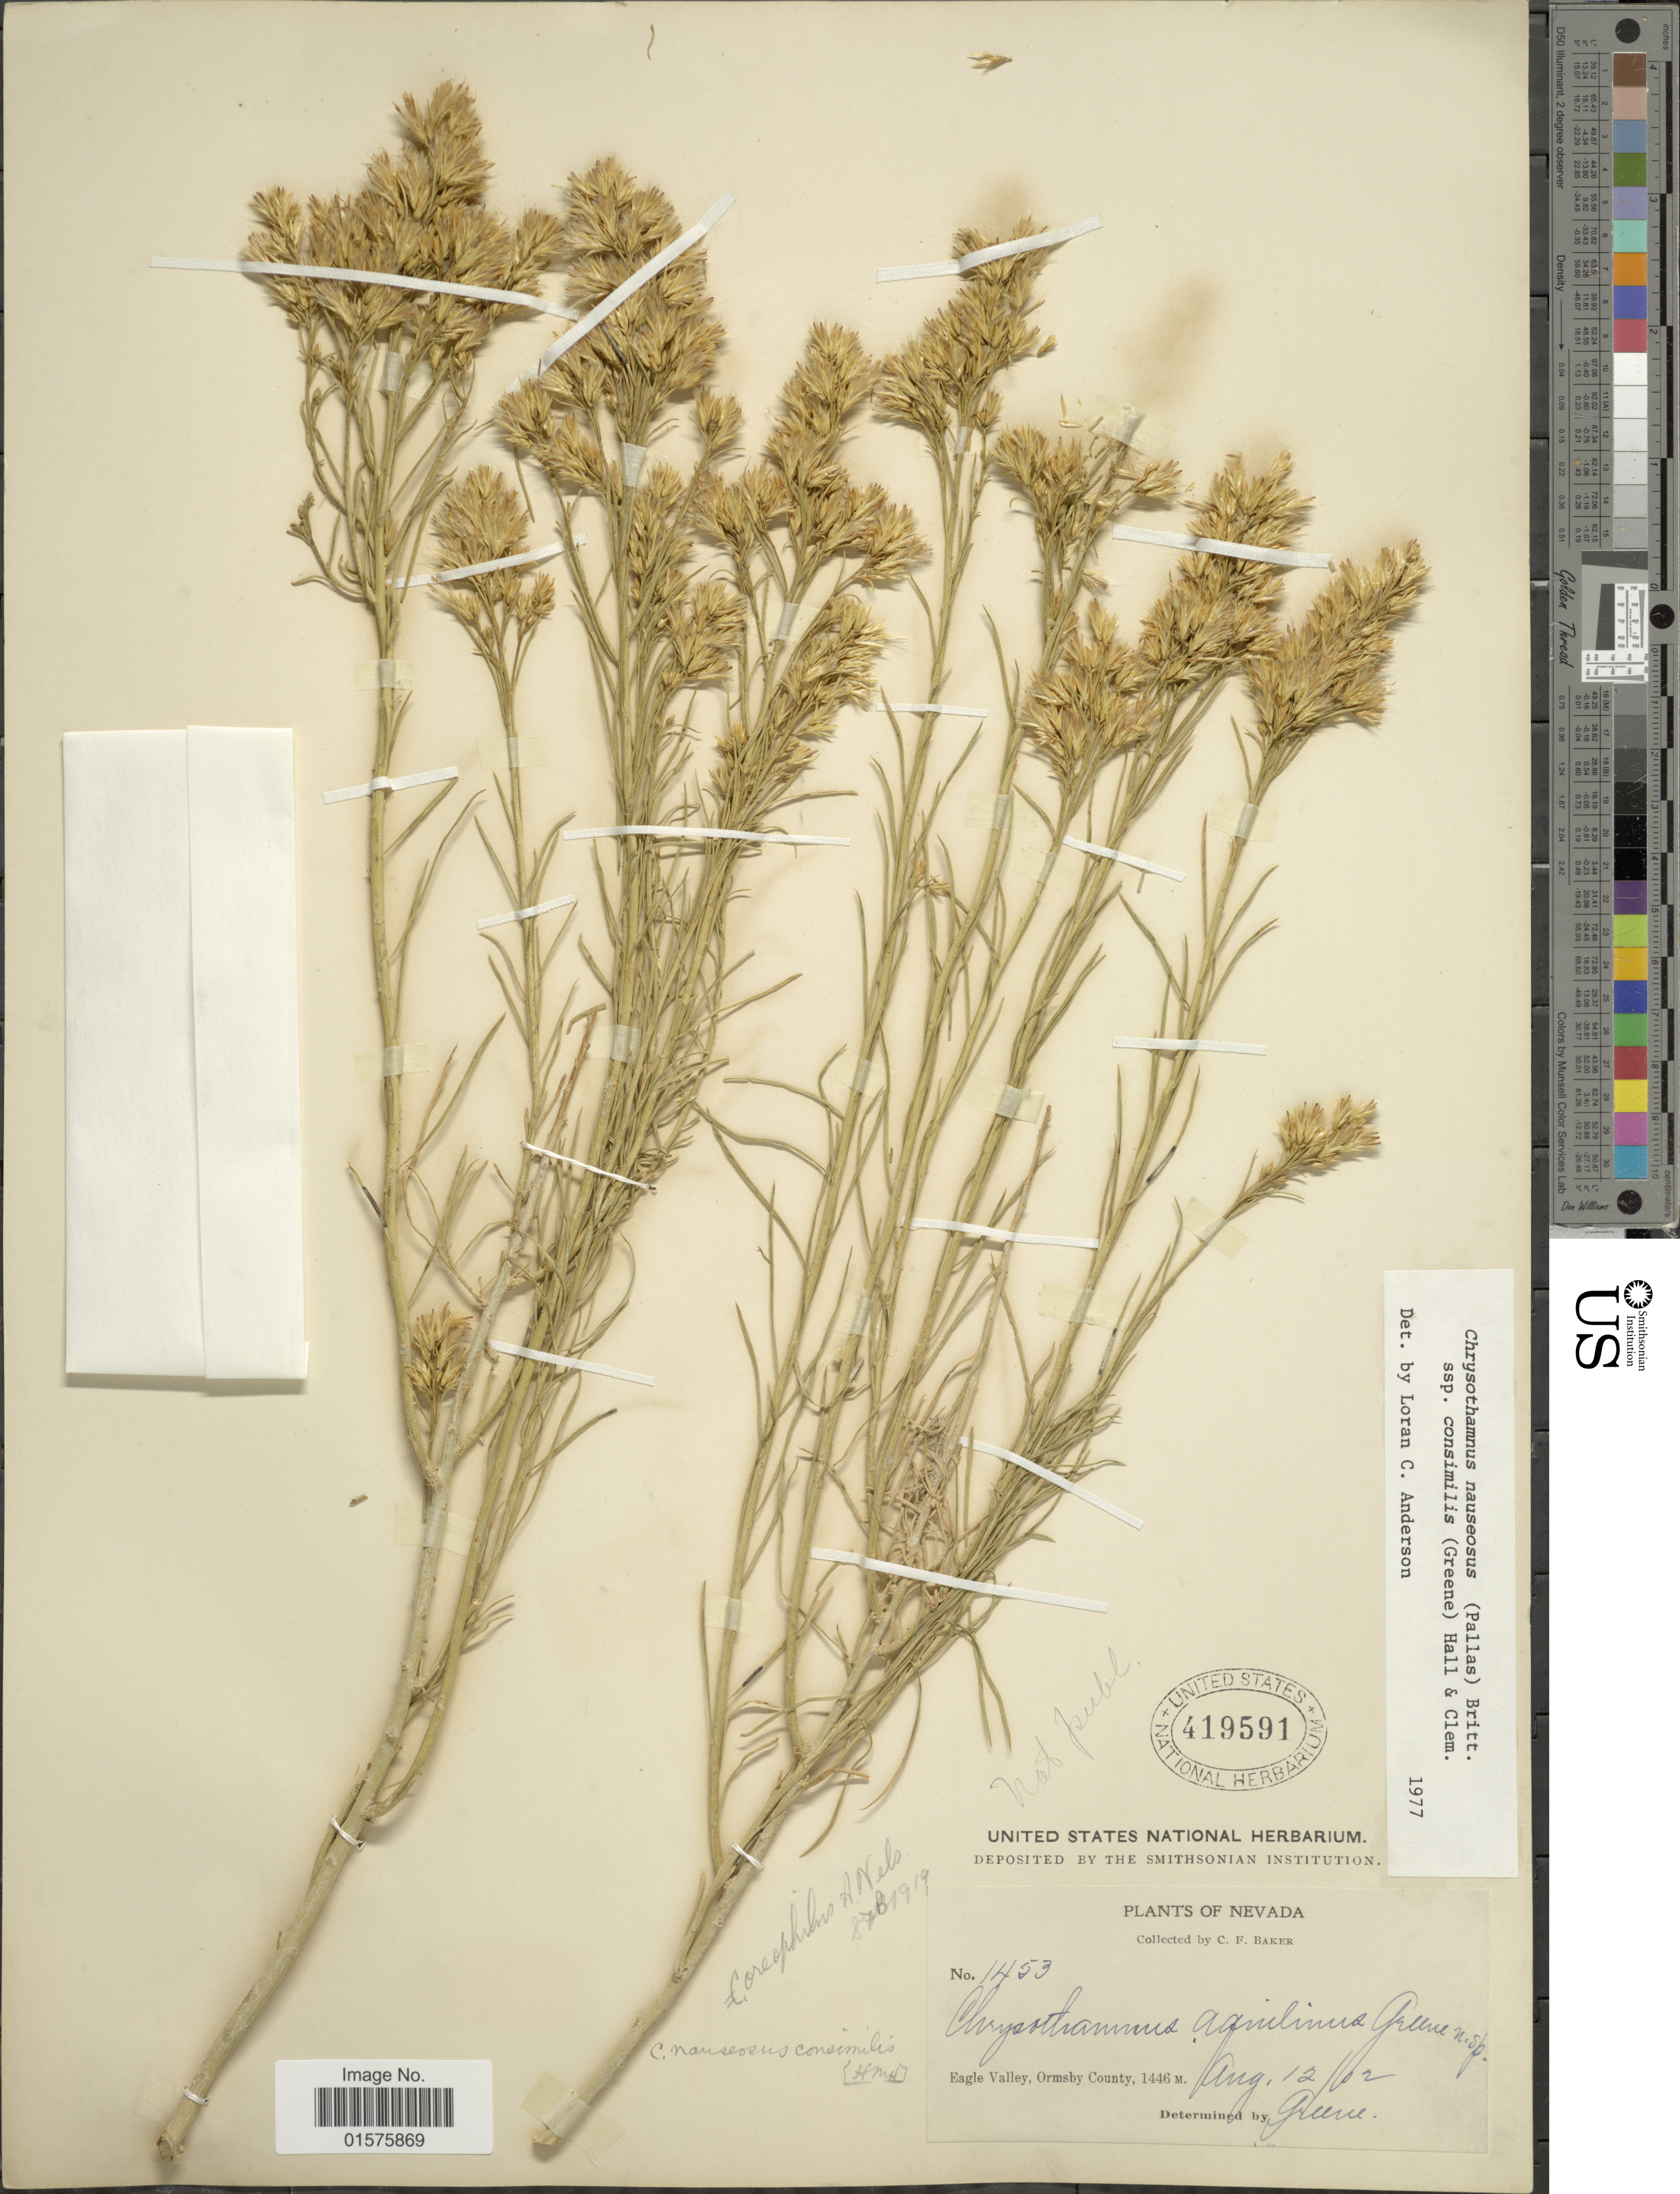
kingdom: Plantae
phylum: Tracheophyta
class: Magnoliopsida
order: Asterales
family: Asteraceae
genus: Ericameria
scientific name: Ericameria nauseosa var. oreophila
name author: (A. Nelson) G.L. Nesom & G.I. Baird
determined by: Urbatsch, Lowell E., Curator (LSU), Louisiana State University (UNITED STATES)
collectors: C. F. Baker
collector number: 1453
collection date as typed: Transcribed d/m/y: 12/8/2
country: United States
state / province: Nevada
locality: Eagle Valley, Ormsby County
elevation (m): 1446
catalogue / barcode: US 419591